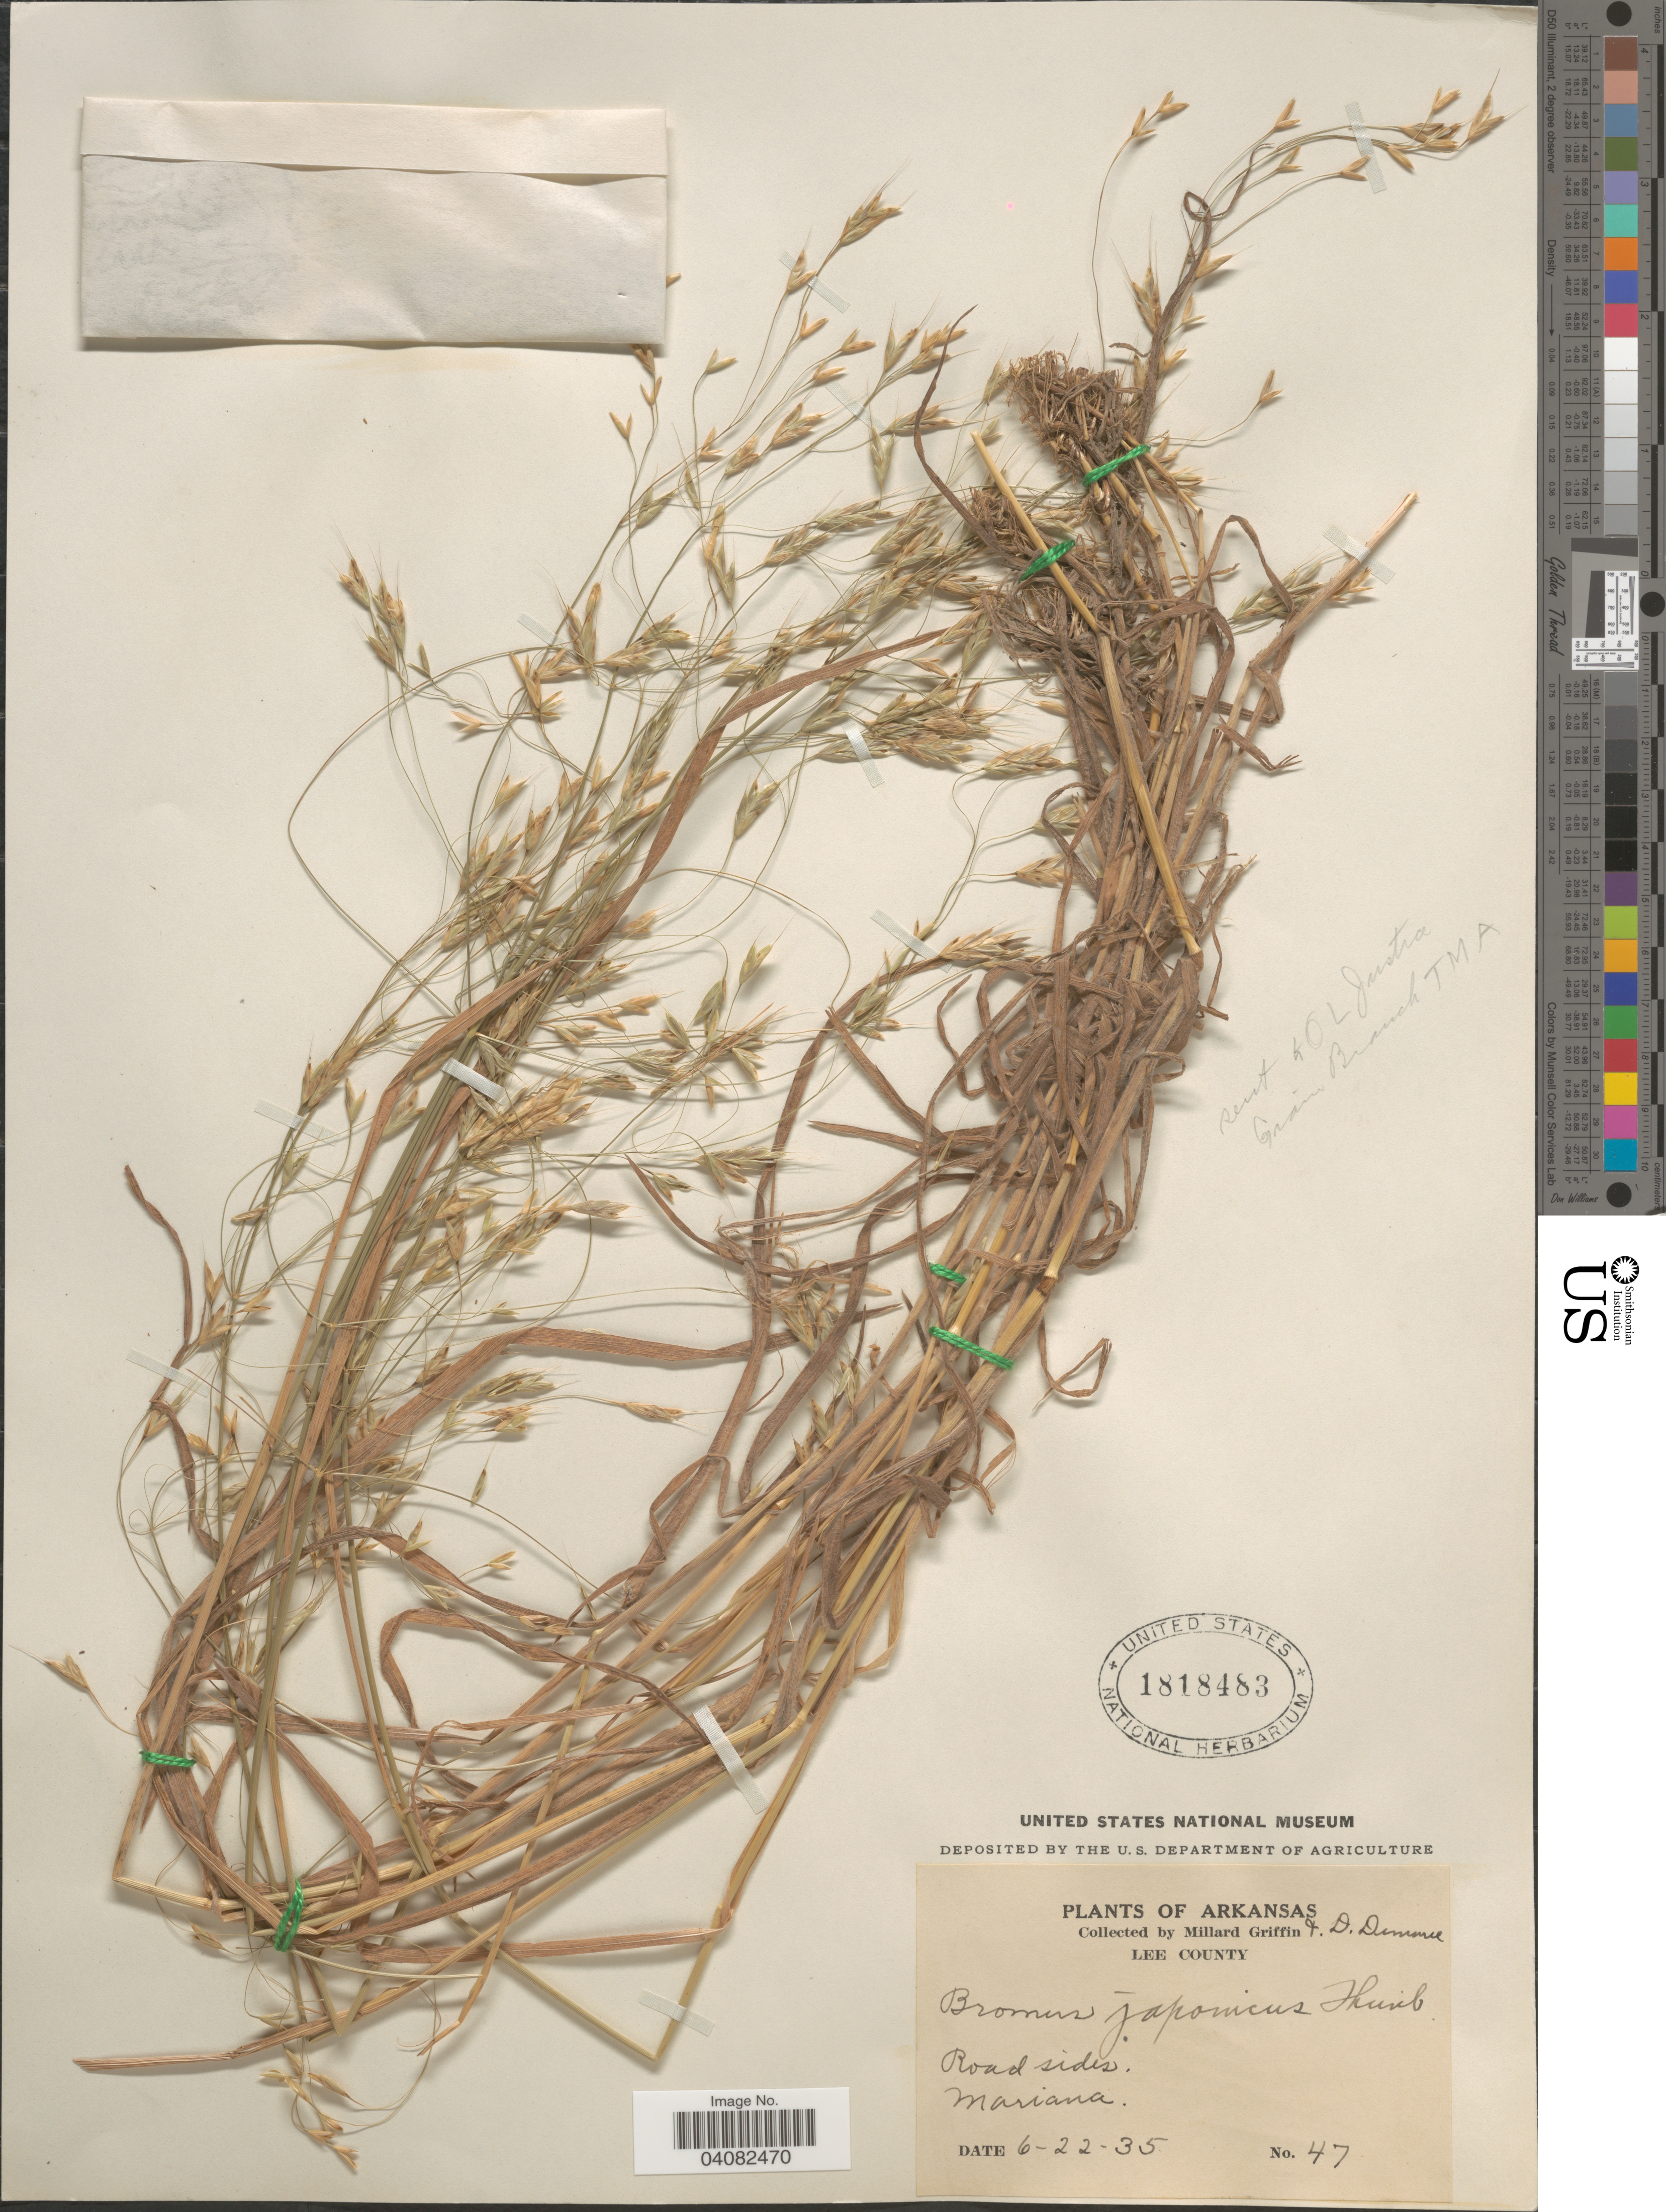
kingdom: Plantae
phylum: Tracheophyta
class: Liliopsida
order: Poales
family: Poaceae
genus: Bromus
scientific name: Bromus japonicus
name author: Houtt.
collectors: M. Griffin & D. Demaree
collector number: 47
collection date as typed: Transcribed d/m/y: 22/6/35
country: United States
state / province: Arkansas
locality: Lee County. Road sides. Mariana.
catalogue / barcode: US 1818483